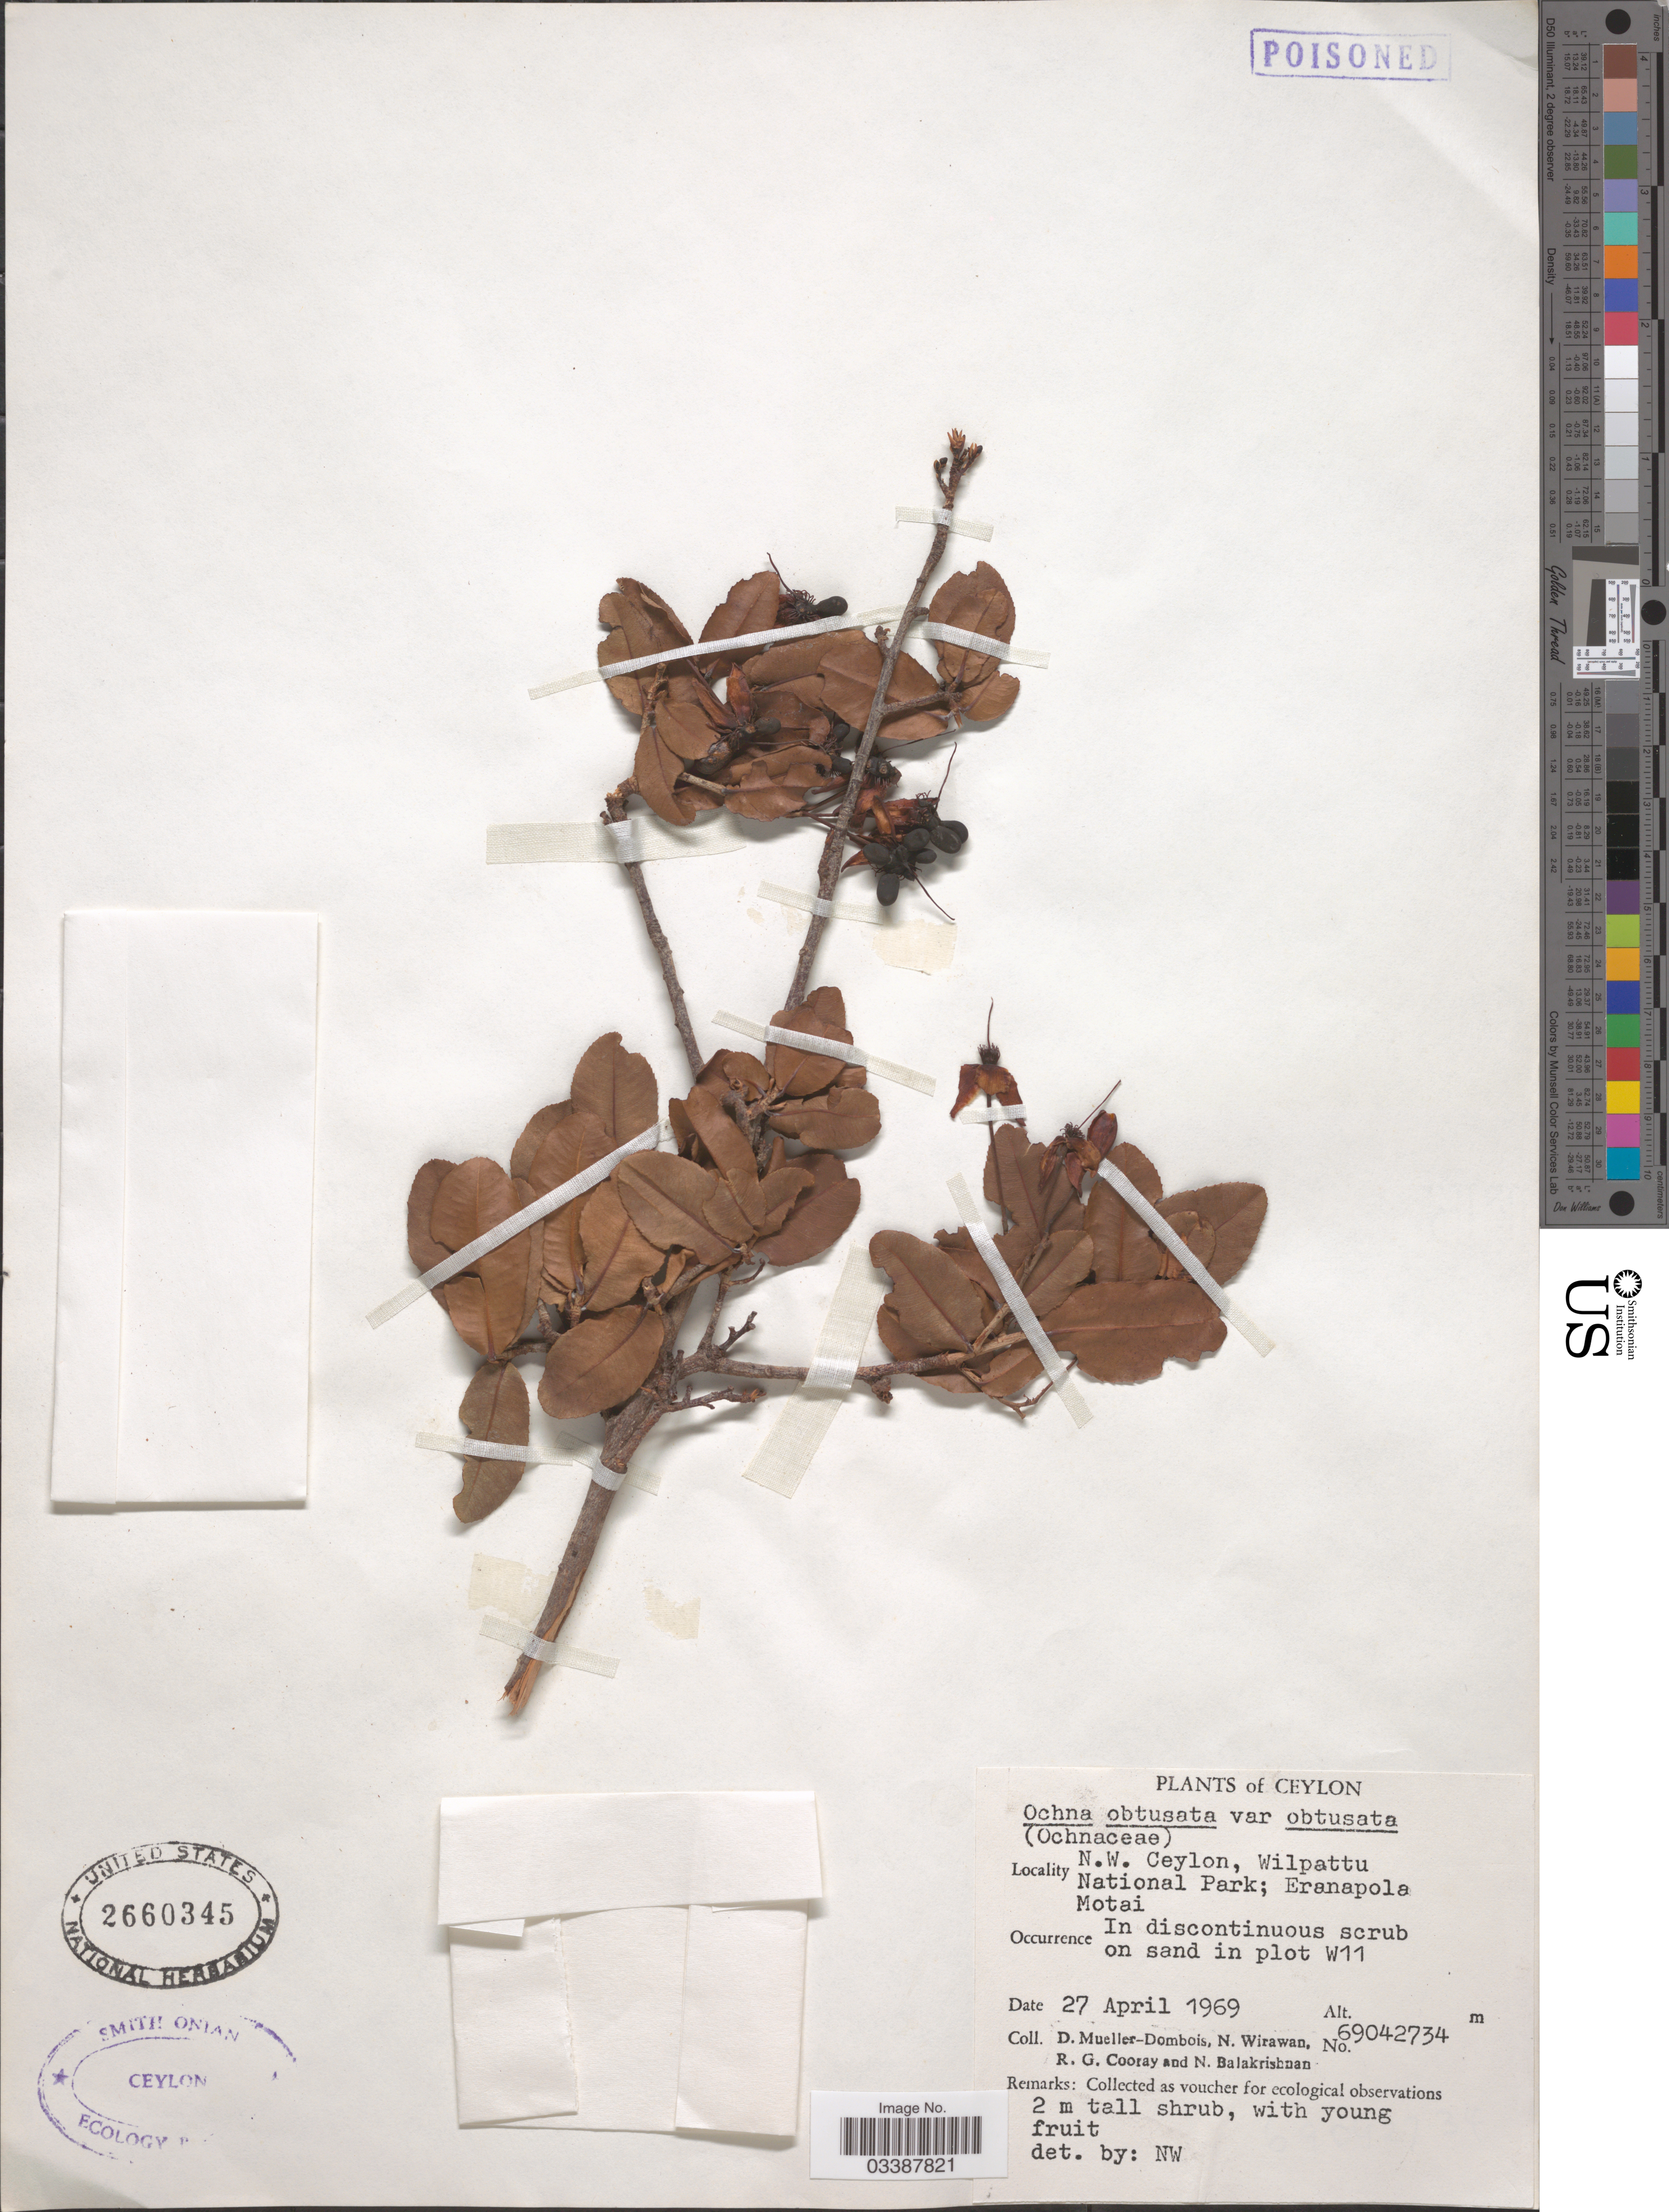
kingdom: Plantae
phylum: Tracheophyta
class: Magnoliopsida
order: Malpighiales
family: Ochnaceae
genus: Ochna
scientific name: Ochna obtusata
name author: DC.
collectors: D. Mueller-Dombois, N. Wirawan, R. Cooray & N. Balakrishnan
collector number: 69042734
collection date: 1969-04-27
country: Sri Lanka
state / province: North Western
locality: Ceylon. N. W. Ceylon, Wilpattu National Park; Eranapola Motai. In plot W11.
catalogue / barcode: US 2660345